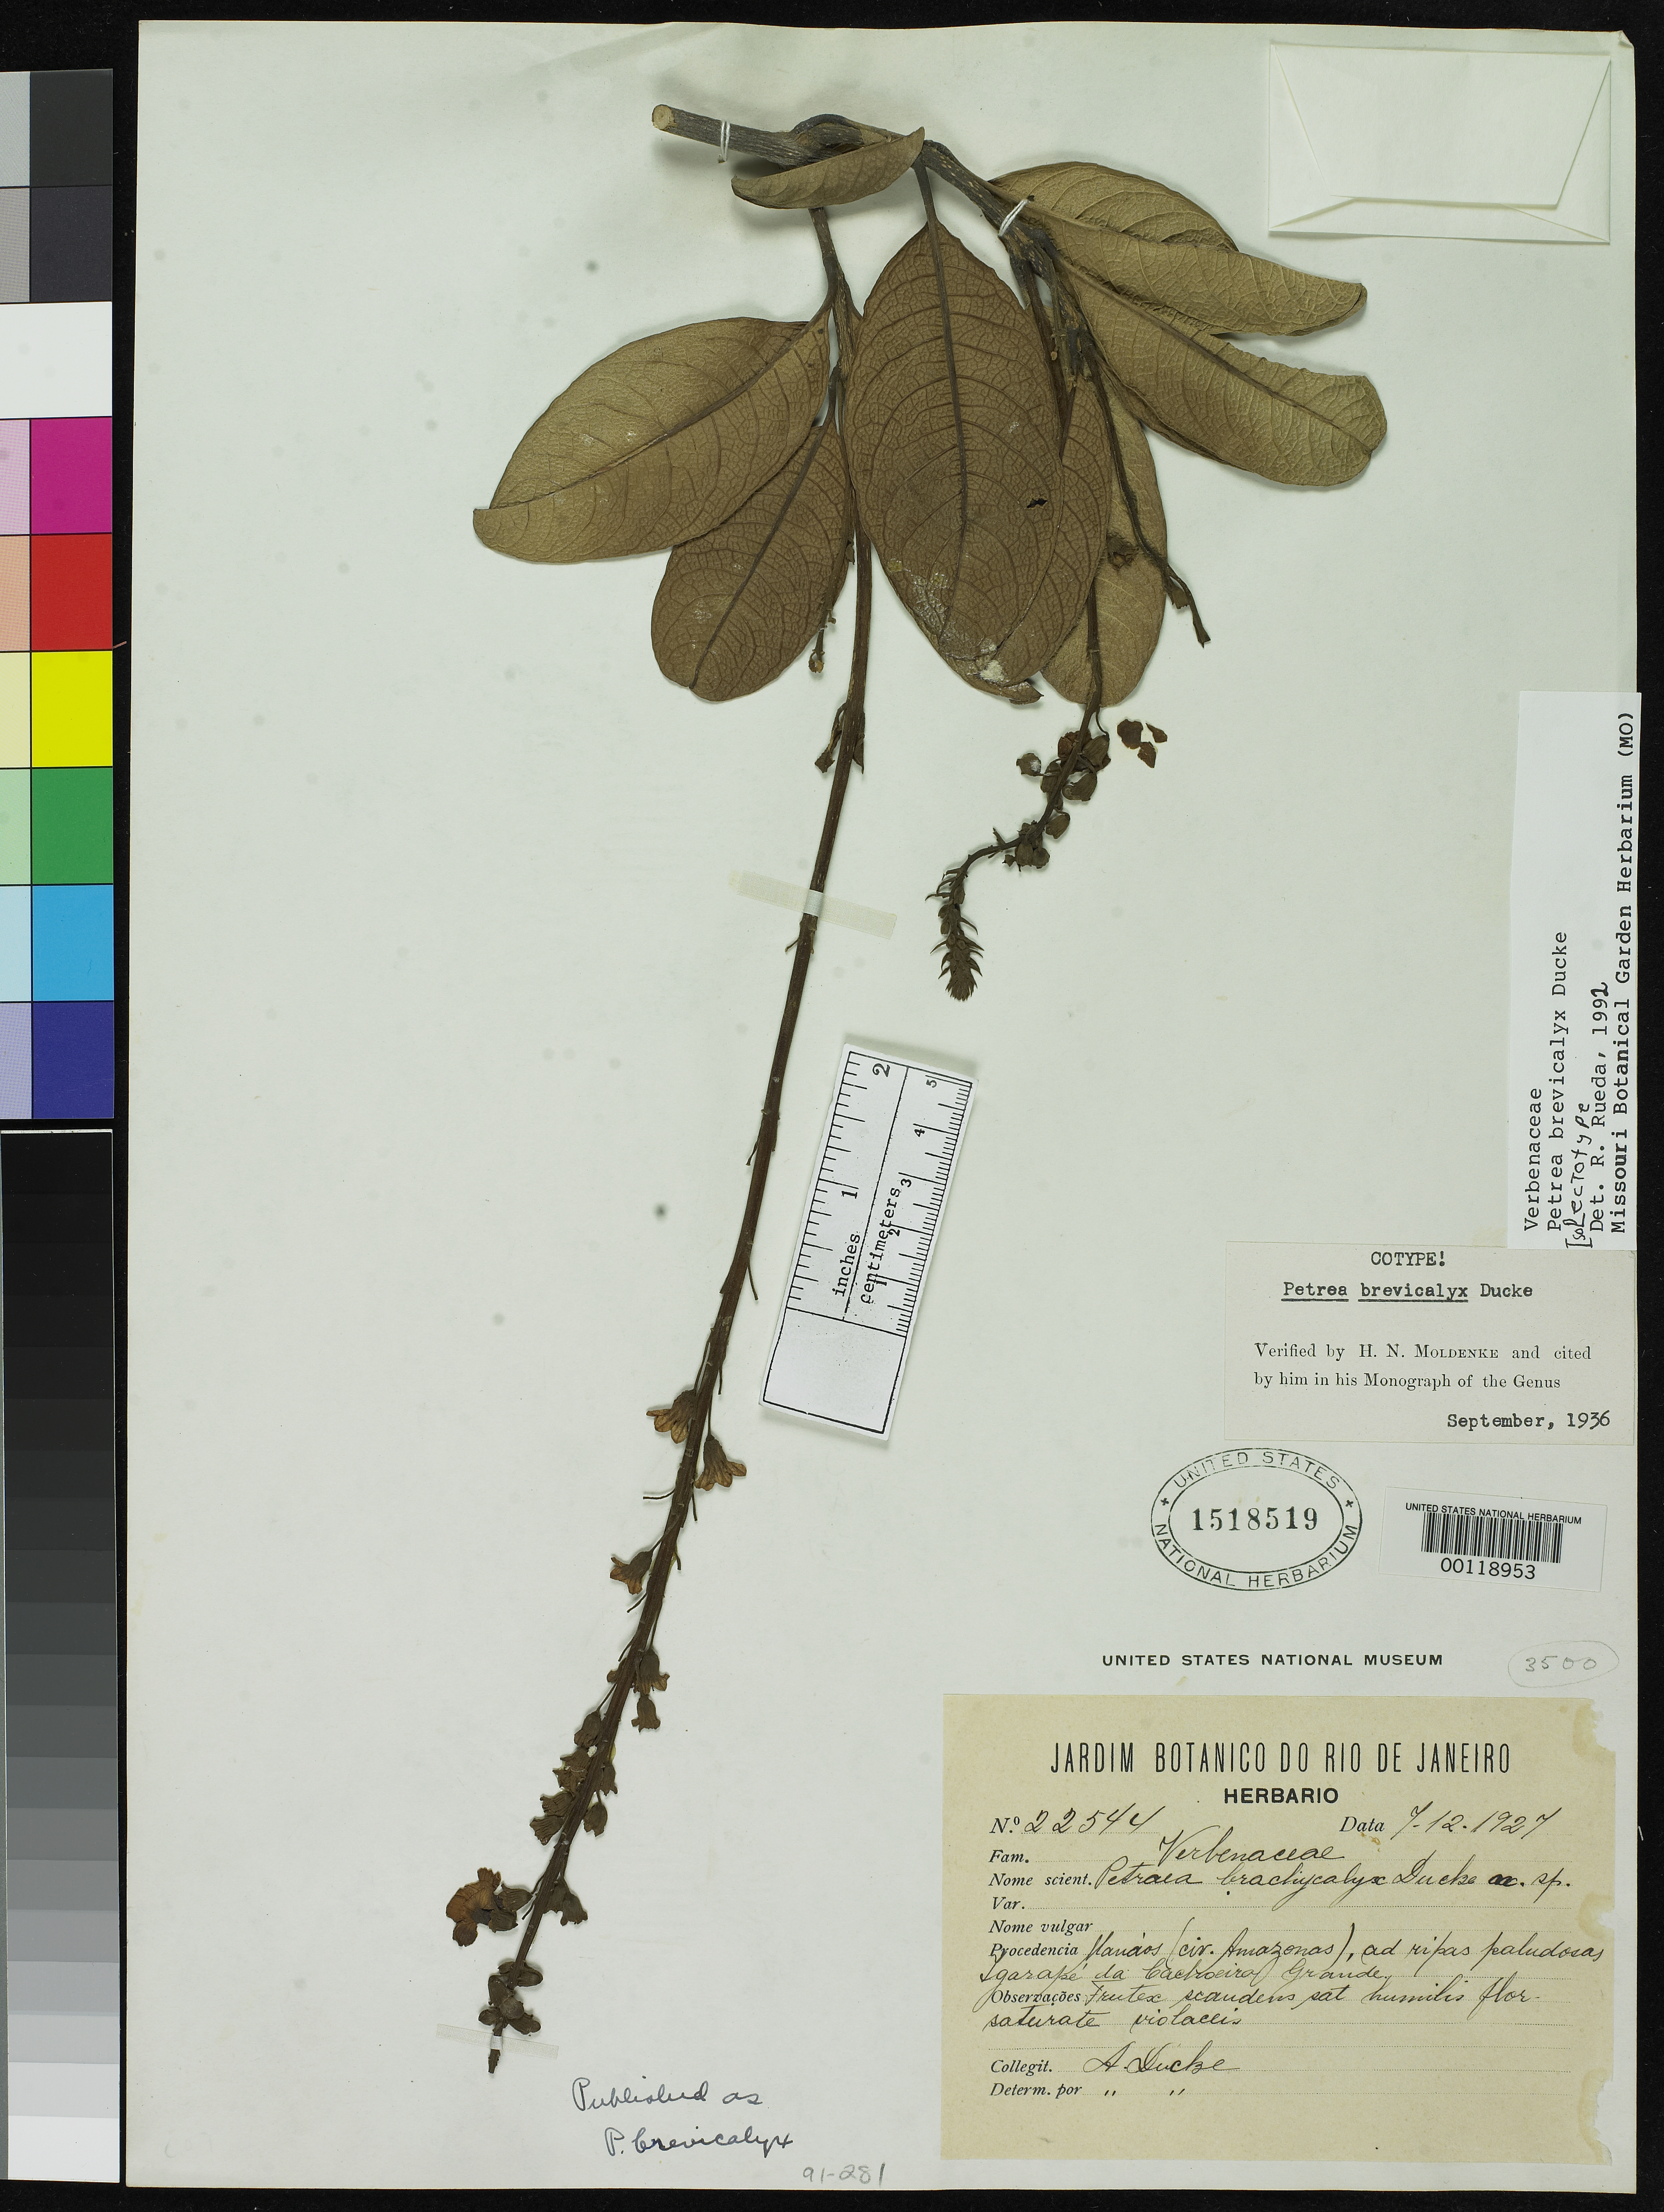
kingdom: Plantae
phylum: Tracheophyta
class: Magnoliopsida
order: Lamiales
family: Verbenaceae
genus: Petrea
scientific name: Petrea brevicalyx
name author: Ducke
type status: Syntype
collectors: A. Ducke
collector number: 22544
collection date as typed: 07 Dec 1927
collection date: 1927-12-07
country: Brazil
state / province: Amazonas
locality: Manaos, Rio Negro.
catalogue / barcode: US 1518519